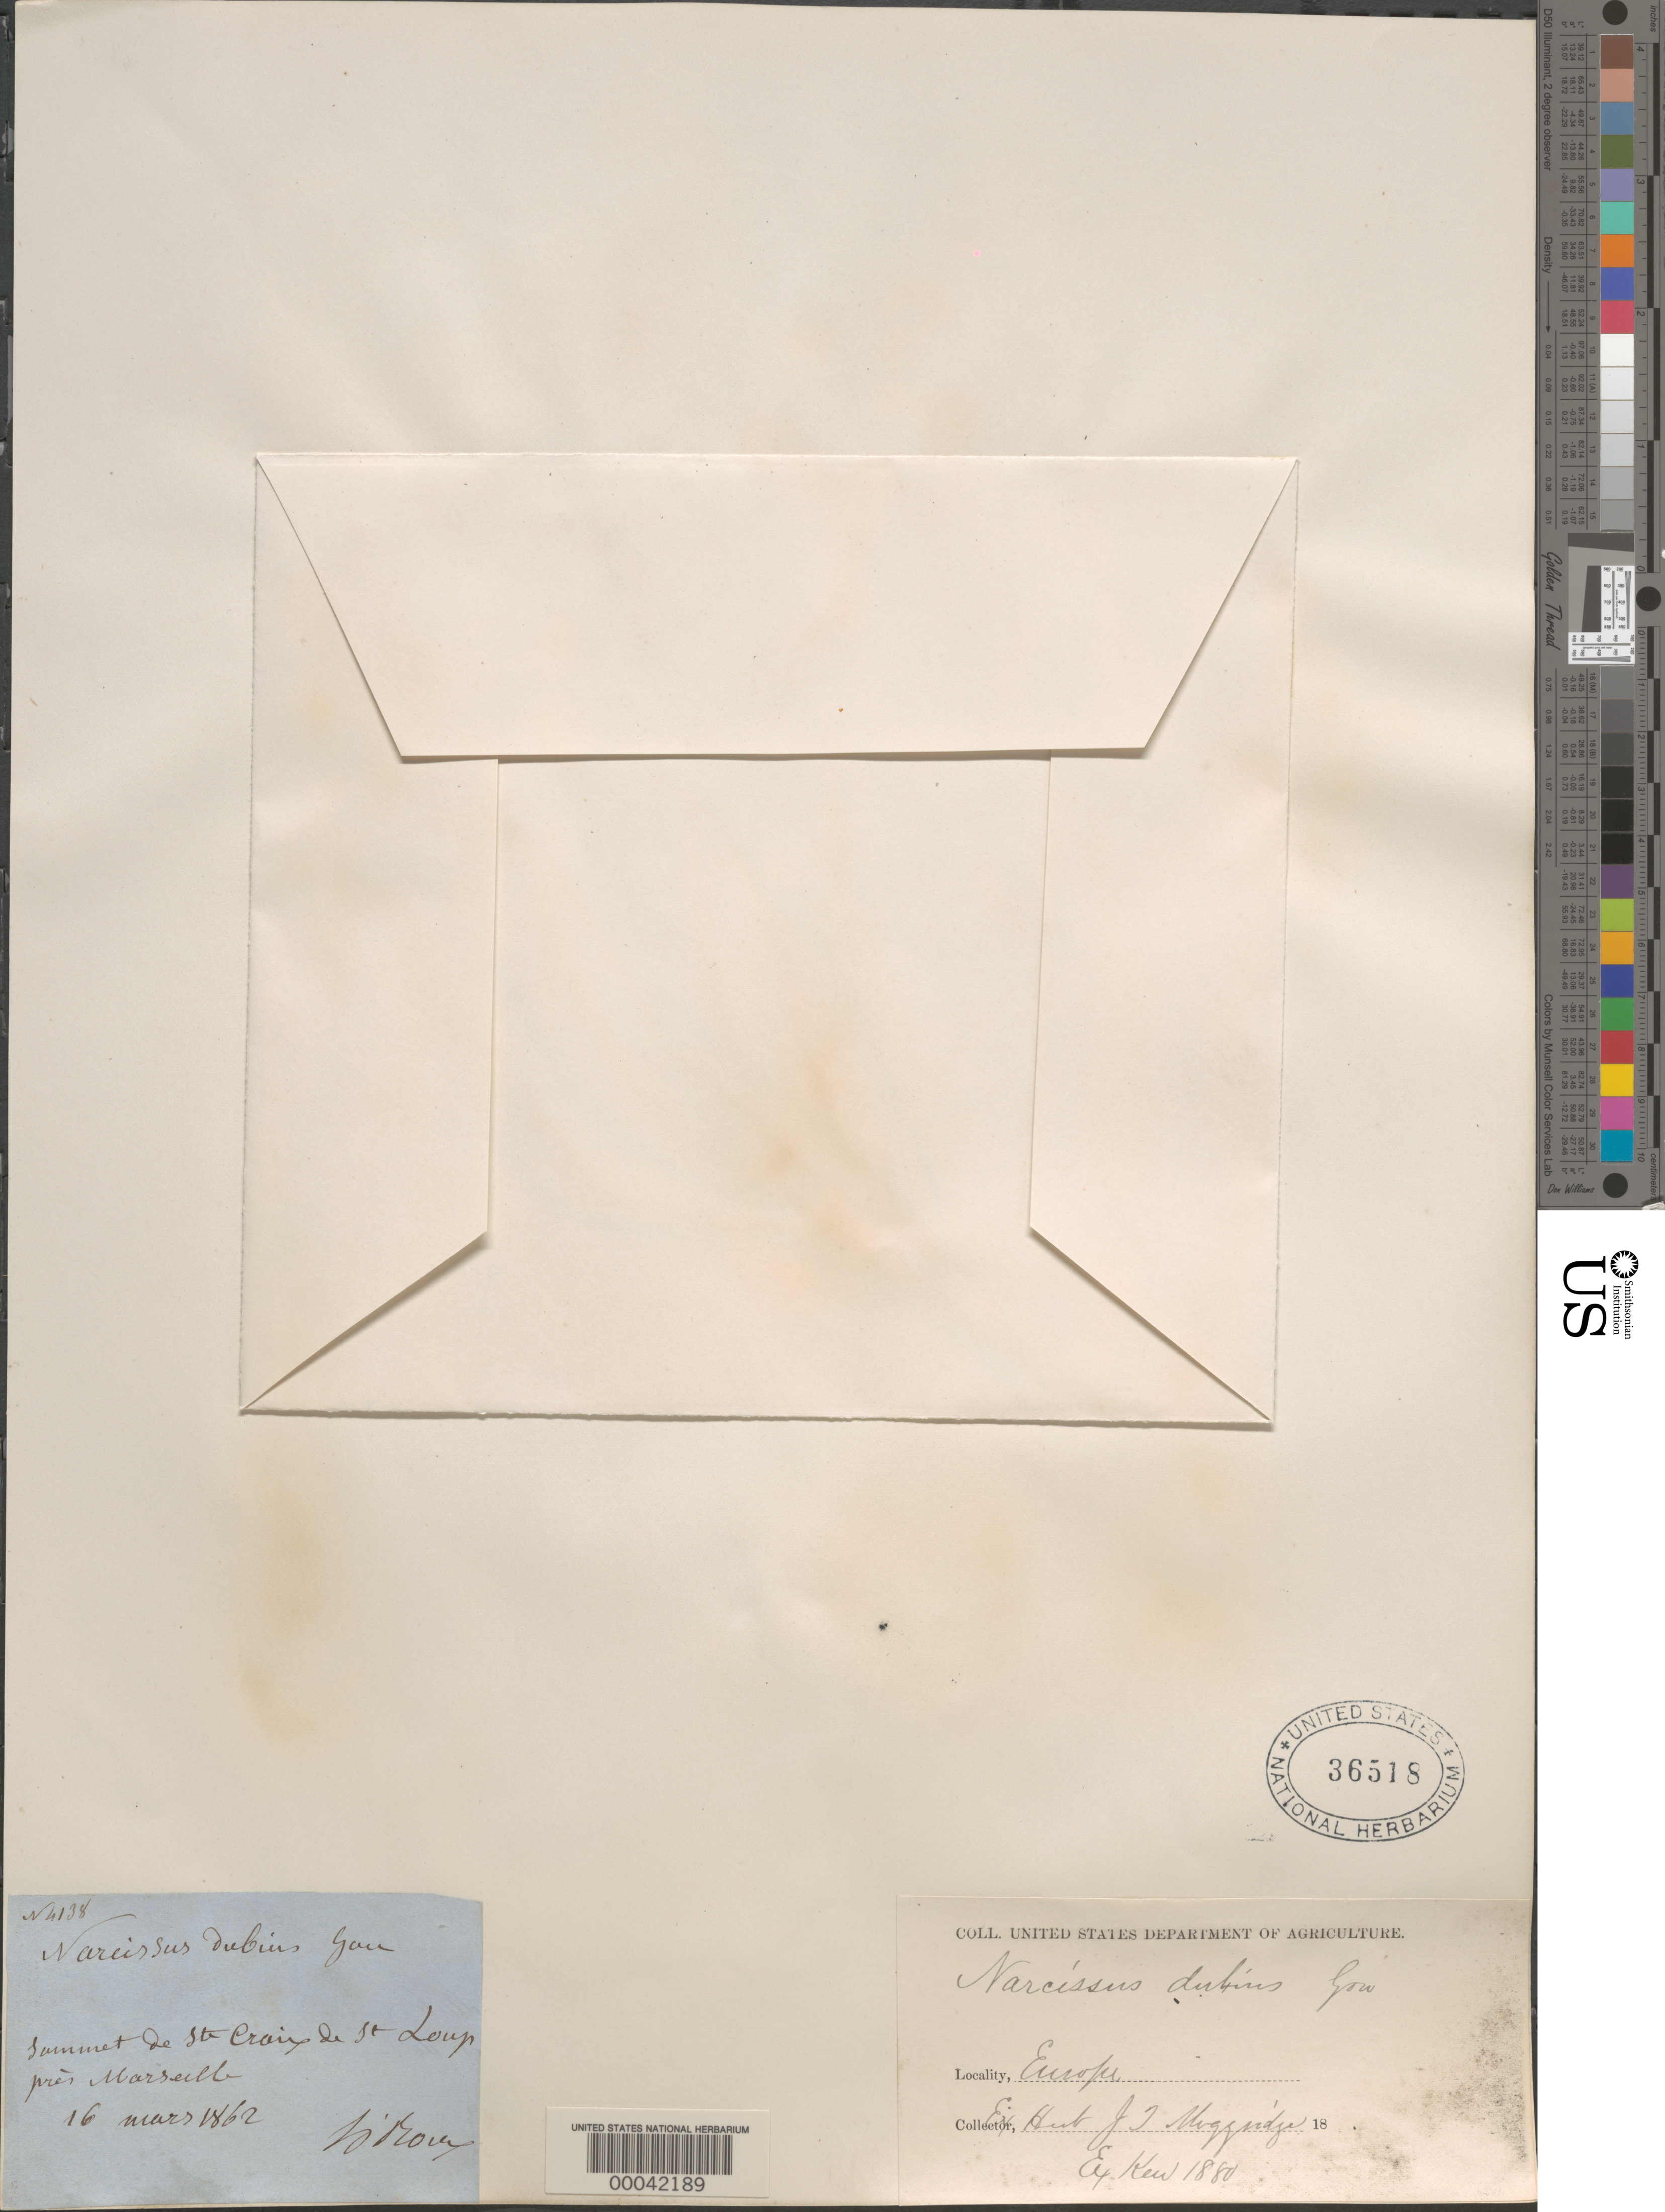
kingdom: Plantae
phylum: Tracheophyta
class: Liliopsida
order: Asparagales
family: Amaryllidaceae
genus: Narcissus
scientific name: Narcissus dubius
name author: Gouan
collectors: N. Roux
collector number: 4138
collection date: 1862-03-16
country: France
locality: Sammet de Ste Croix de St. Loup prés Marseille. Europe.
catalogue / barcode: US 36518